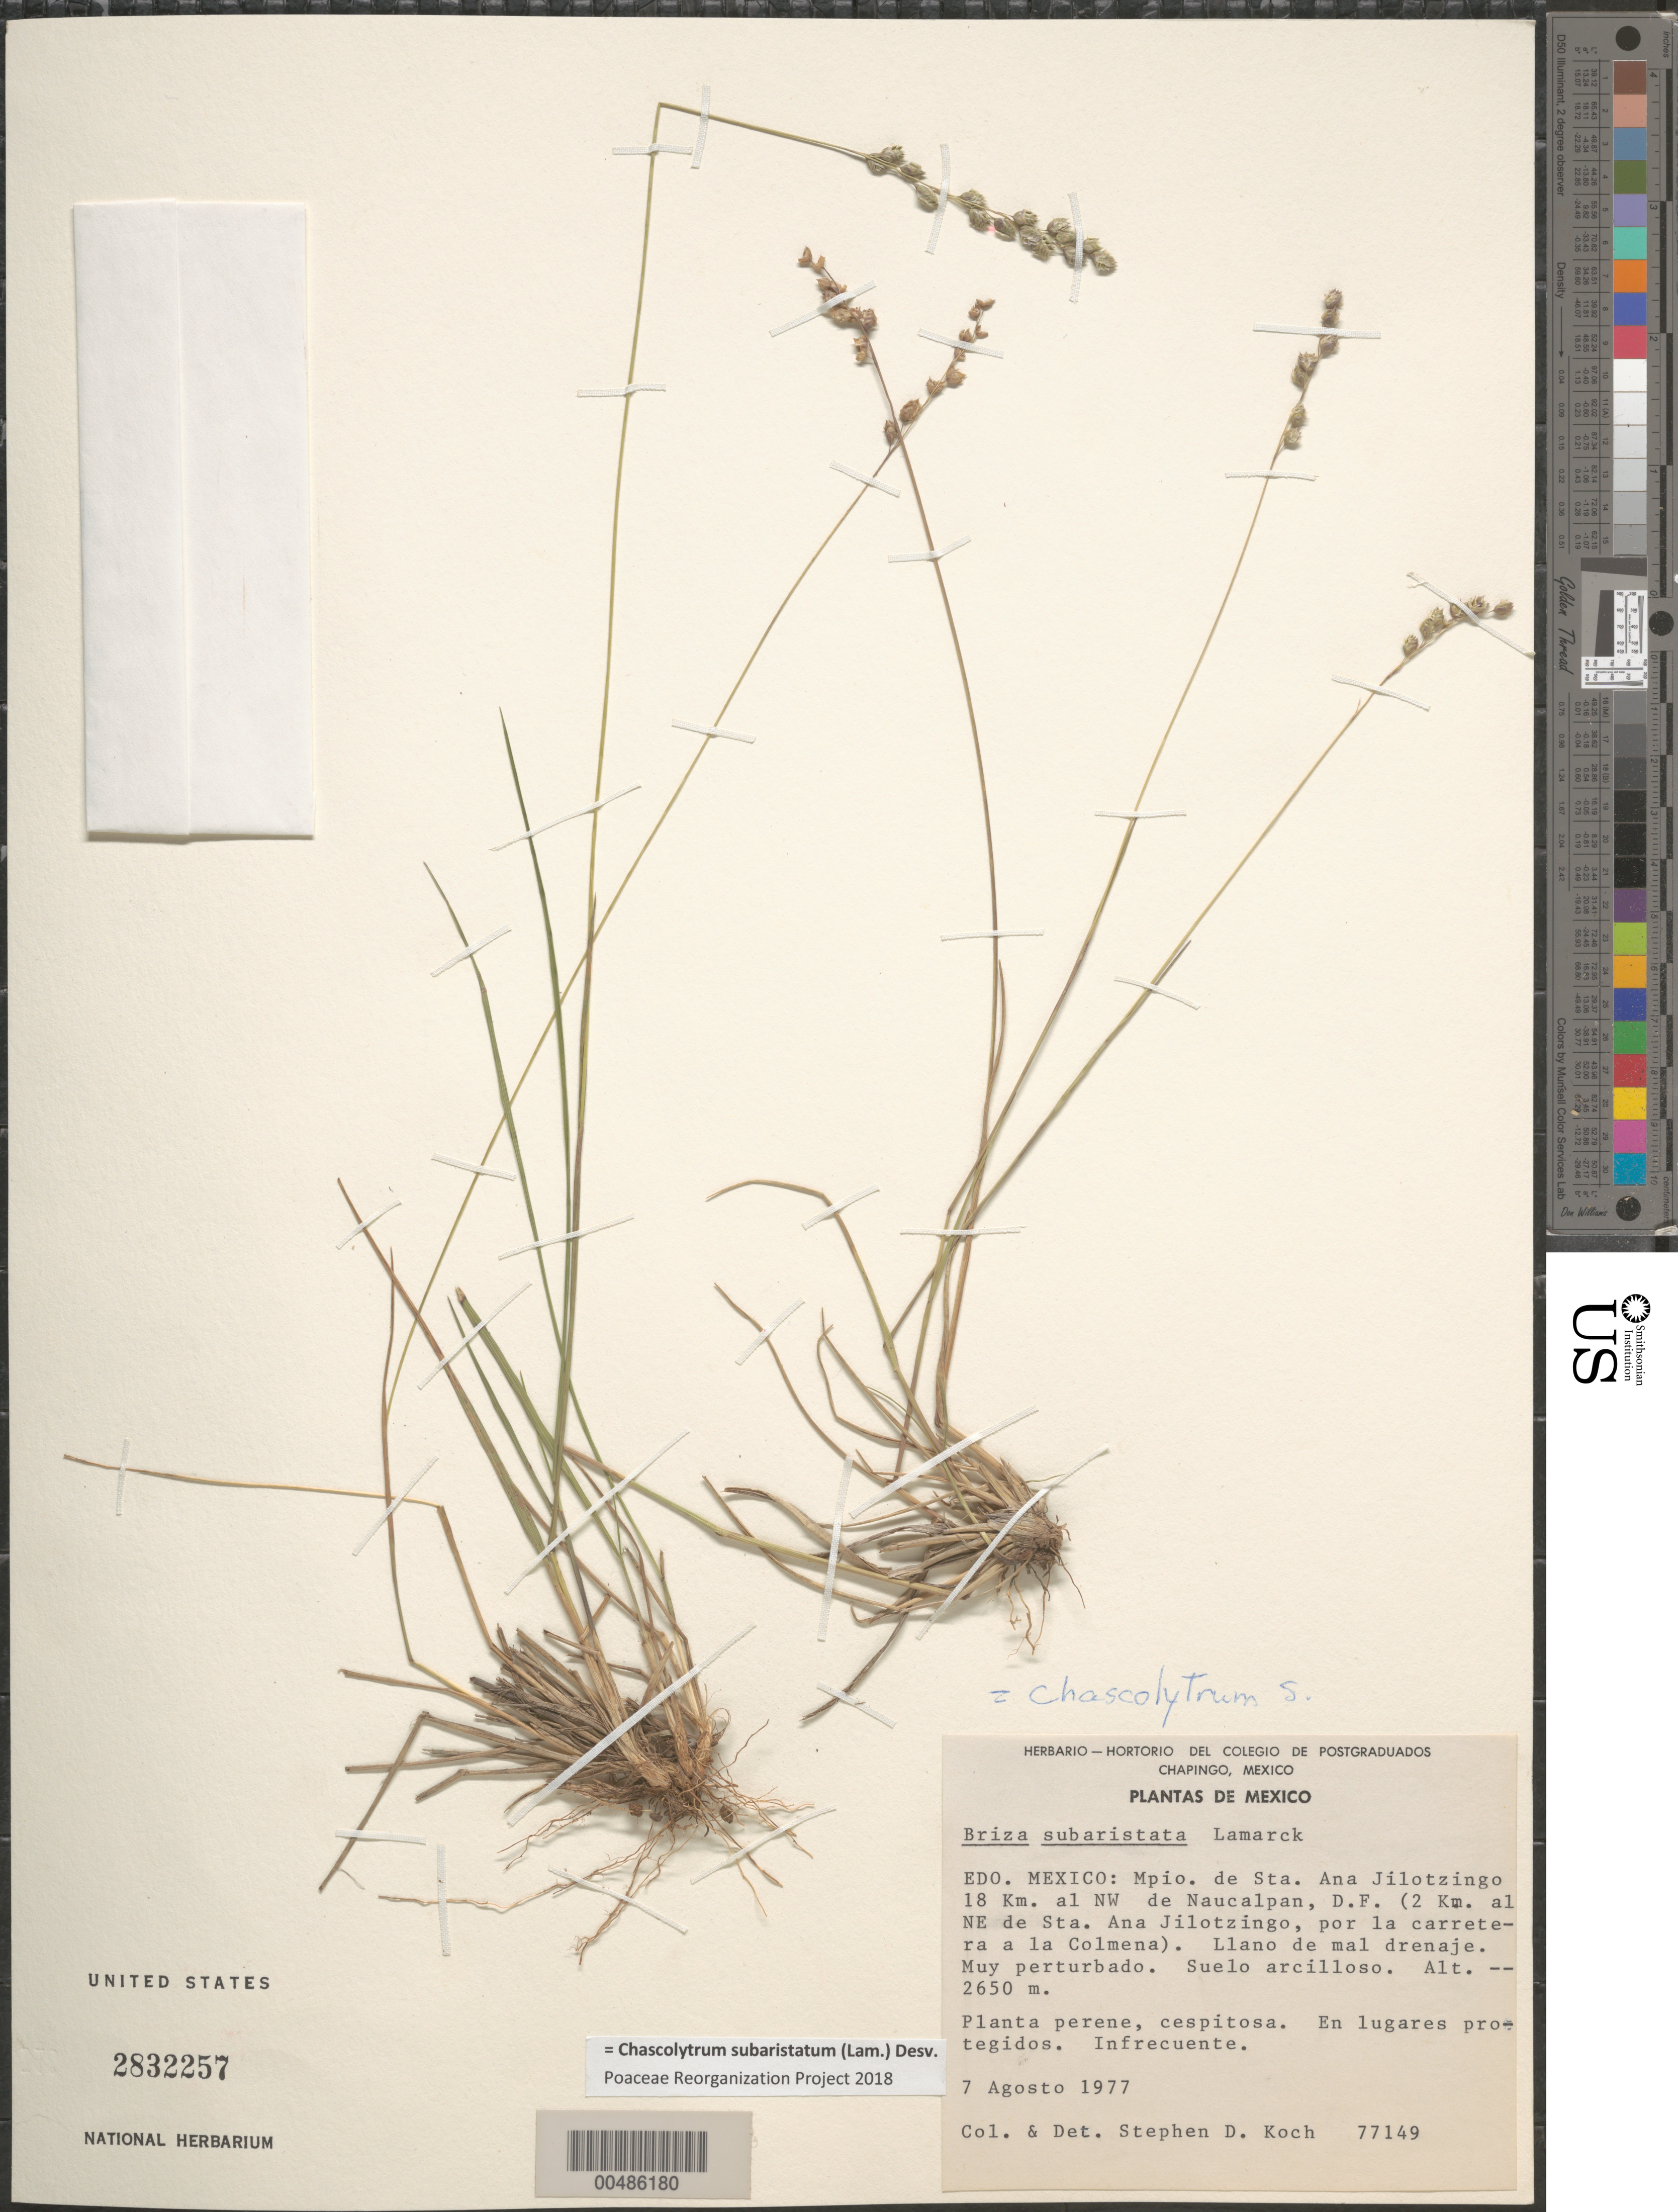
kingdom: Plantae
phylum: Tracheophyta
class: Liliopsida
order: Poales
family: Poaceae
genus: Chascolytrum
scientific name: Chascolytrum subaristatum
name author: (Lam.) Desv.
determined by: Poaceae Reorganization Project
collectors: S. D. Koch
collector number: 77149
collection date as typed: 7 Aug 1977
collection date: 1977-08-07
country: Mexico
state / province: Mexico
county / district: Jilotzingo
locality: Mun of Sta. Ana Jilotzingo, 18 km NW of Naucalpan, DF, (2 km NE of Sta. Ana Jilotzingo by the rd to La Comena)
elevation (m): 2650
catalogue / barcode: US 2832257